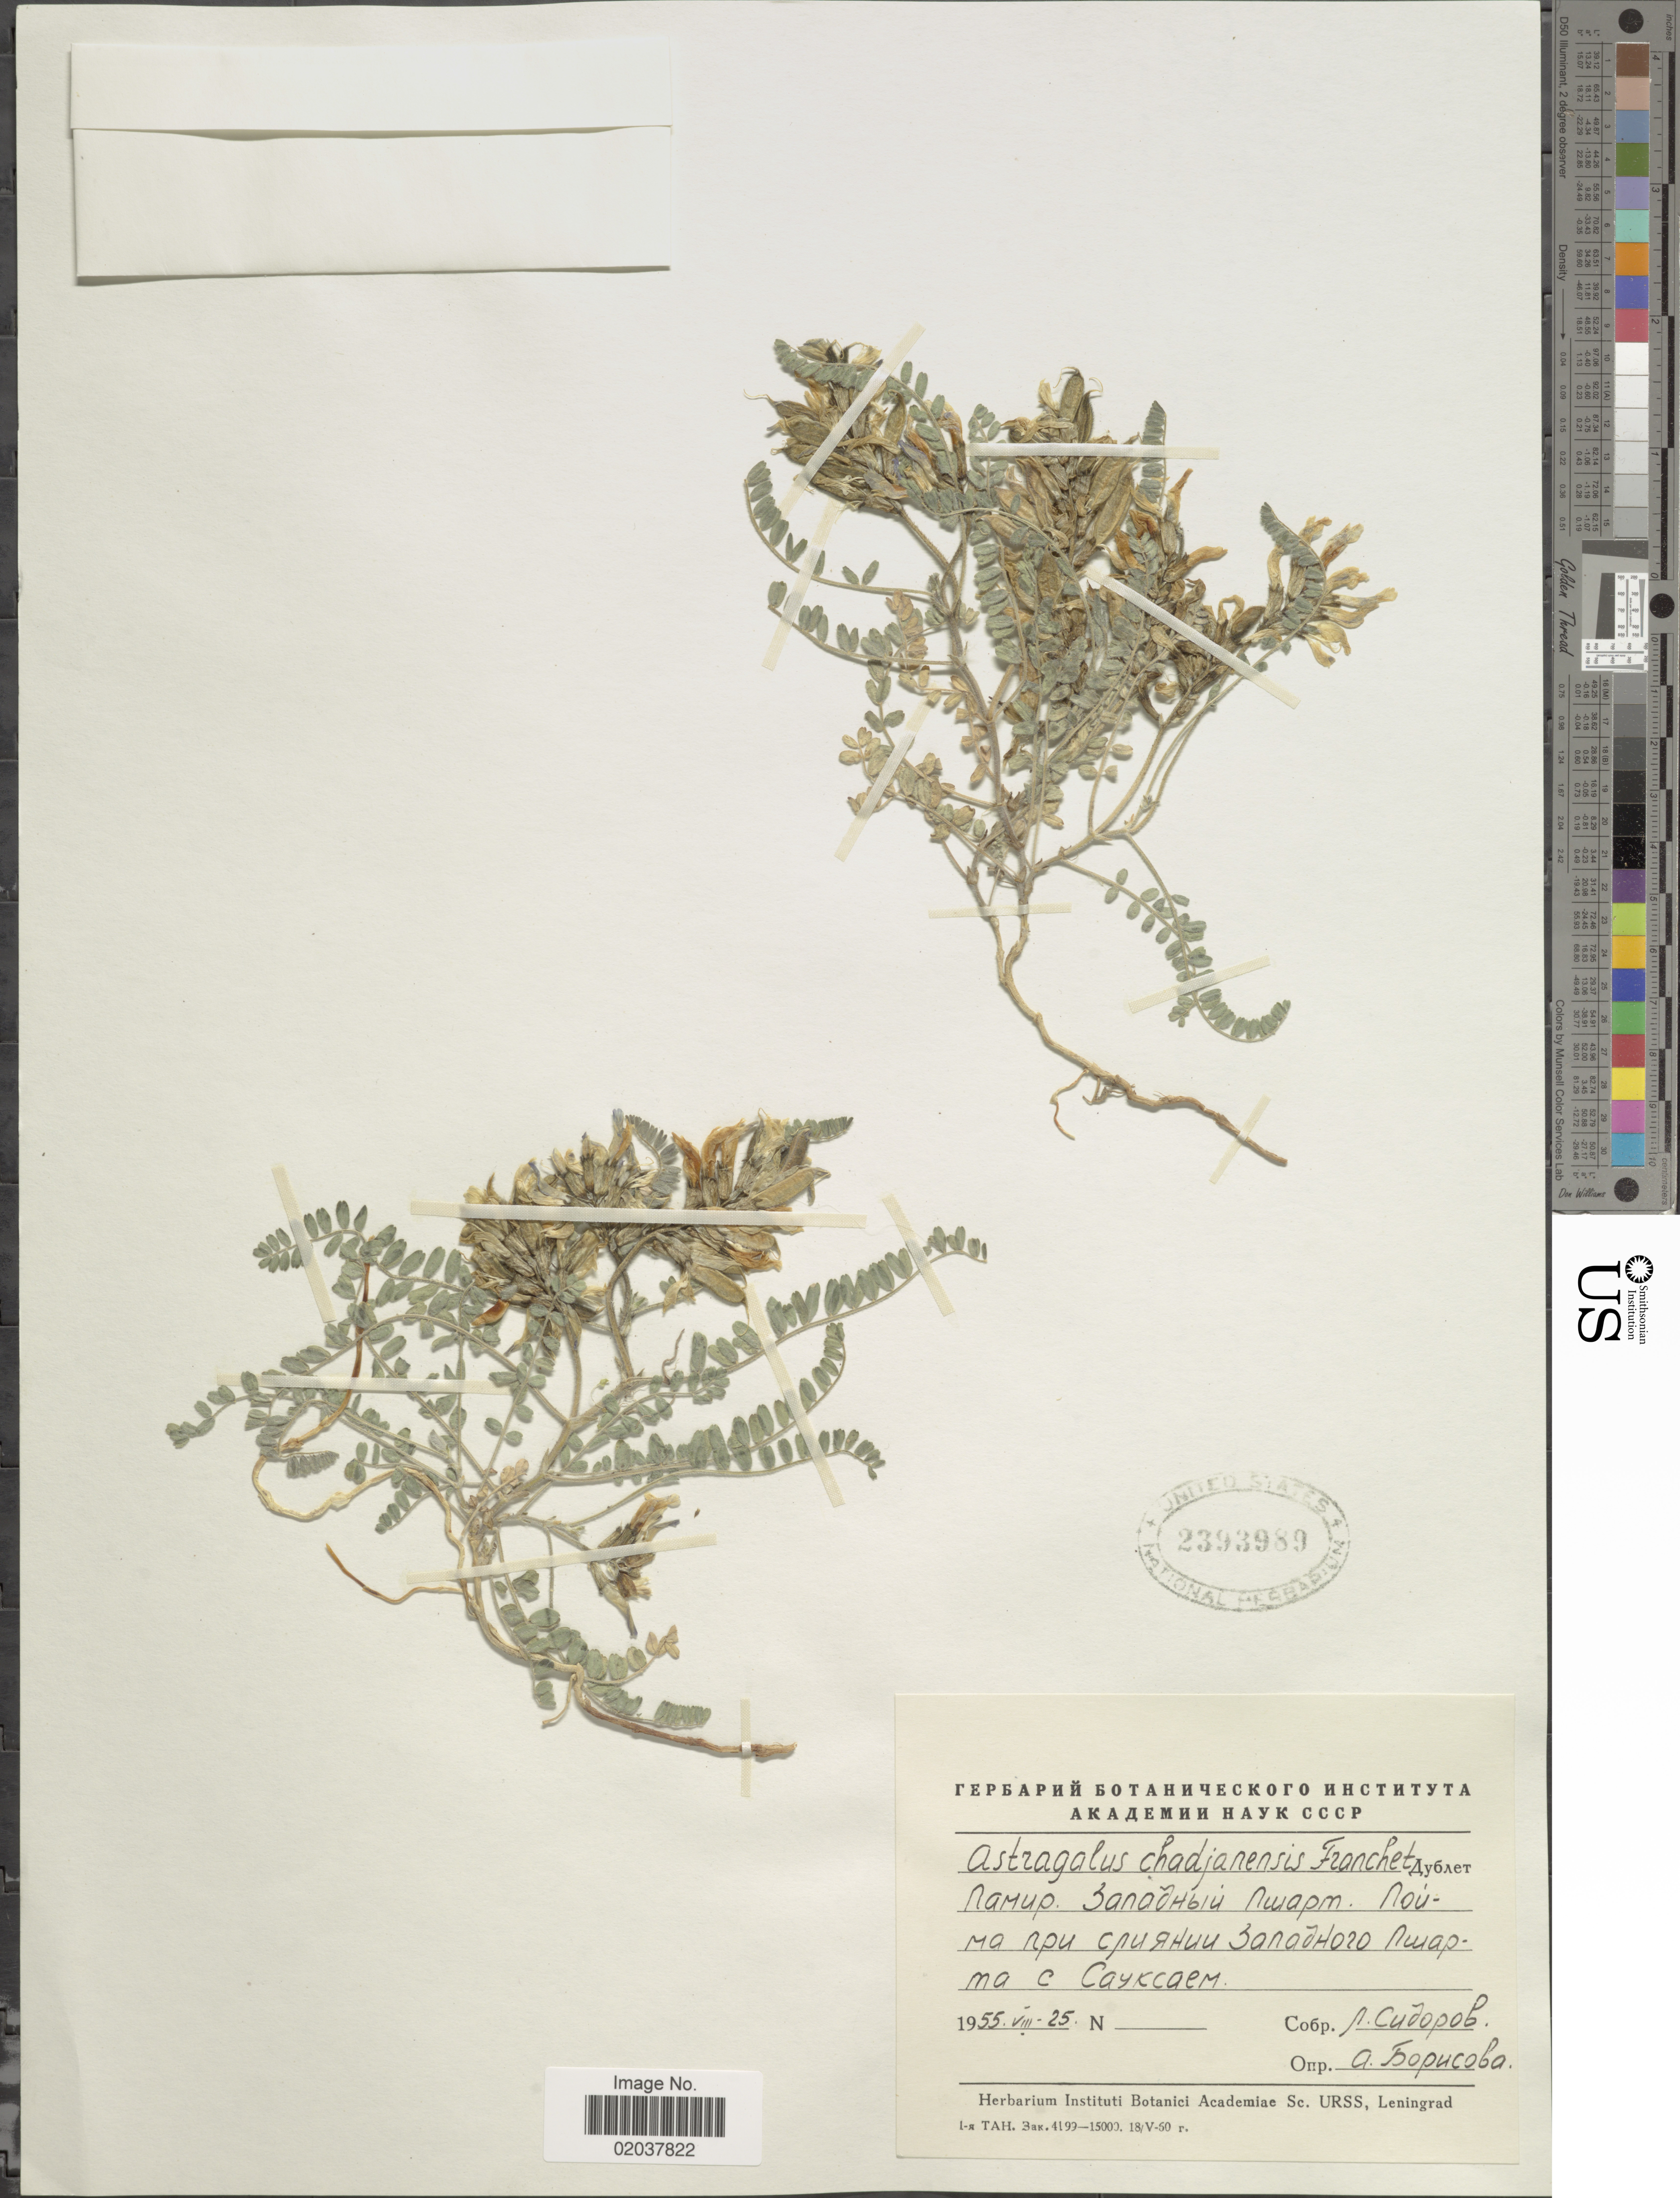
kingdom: Plantae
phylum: Tracheophyta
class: Magnoliopsida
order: Fabales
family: Fabaceae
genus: Astragalus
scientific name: Astragalus chadjanensis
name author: Franch.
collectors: L. Sidorov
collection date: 1955-08-25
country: Tajikistan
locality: W of Pshart Valley, near Sauksai River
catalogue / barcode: US 2393989